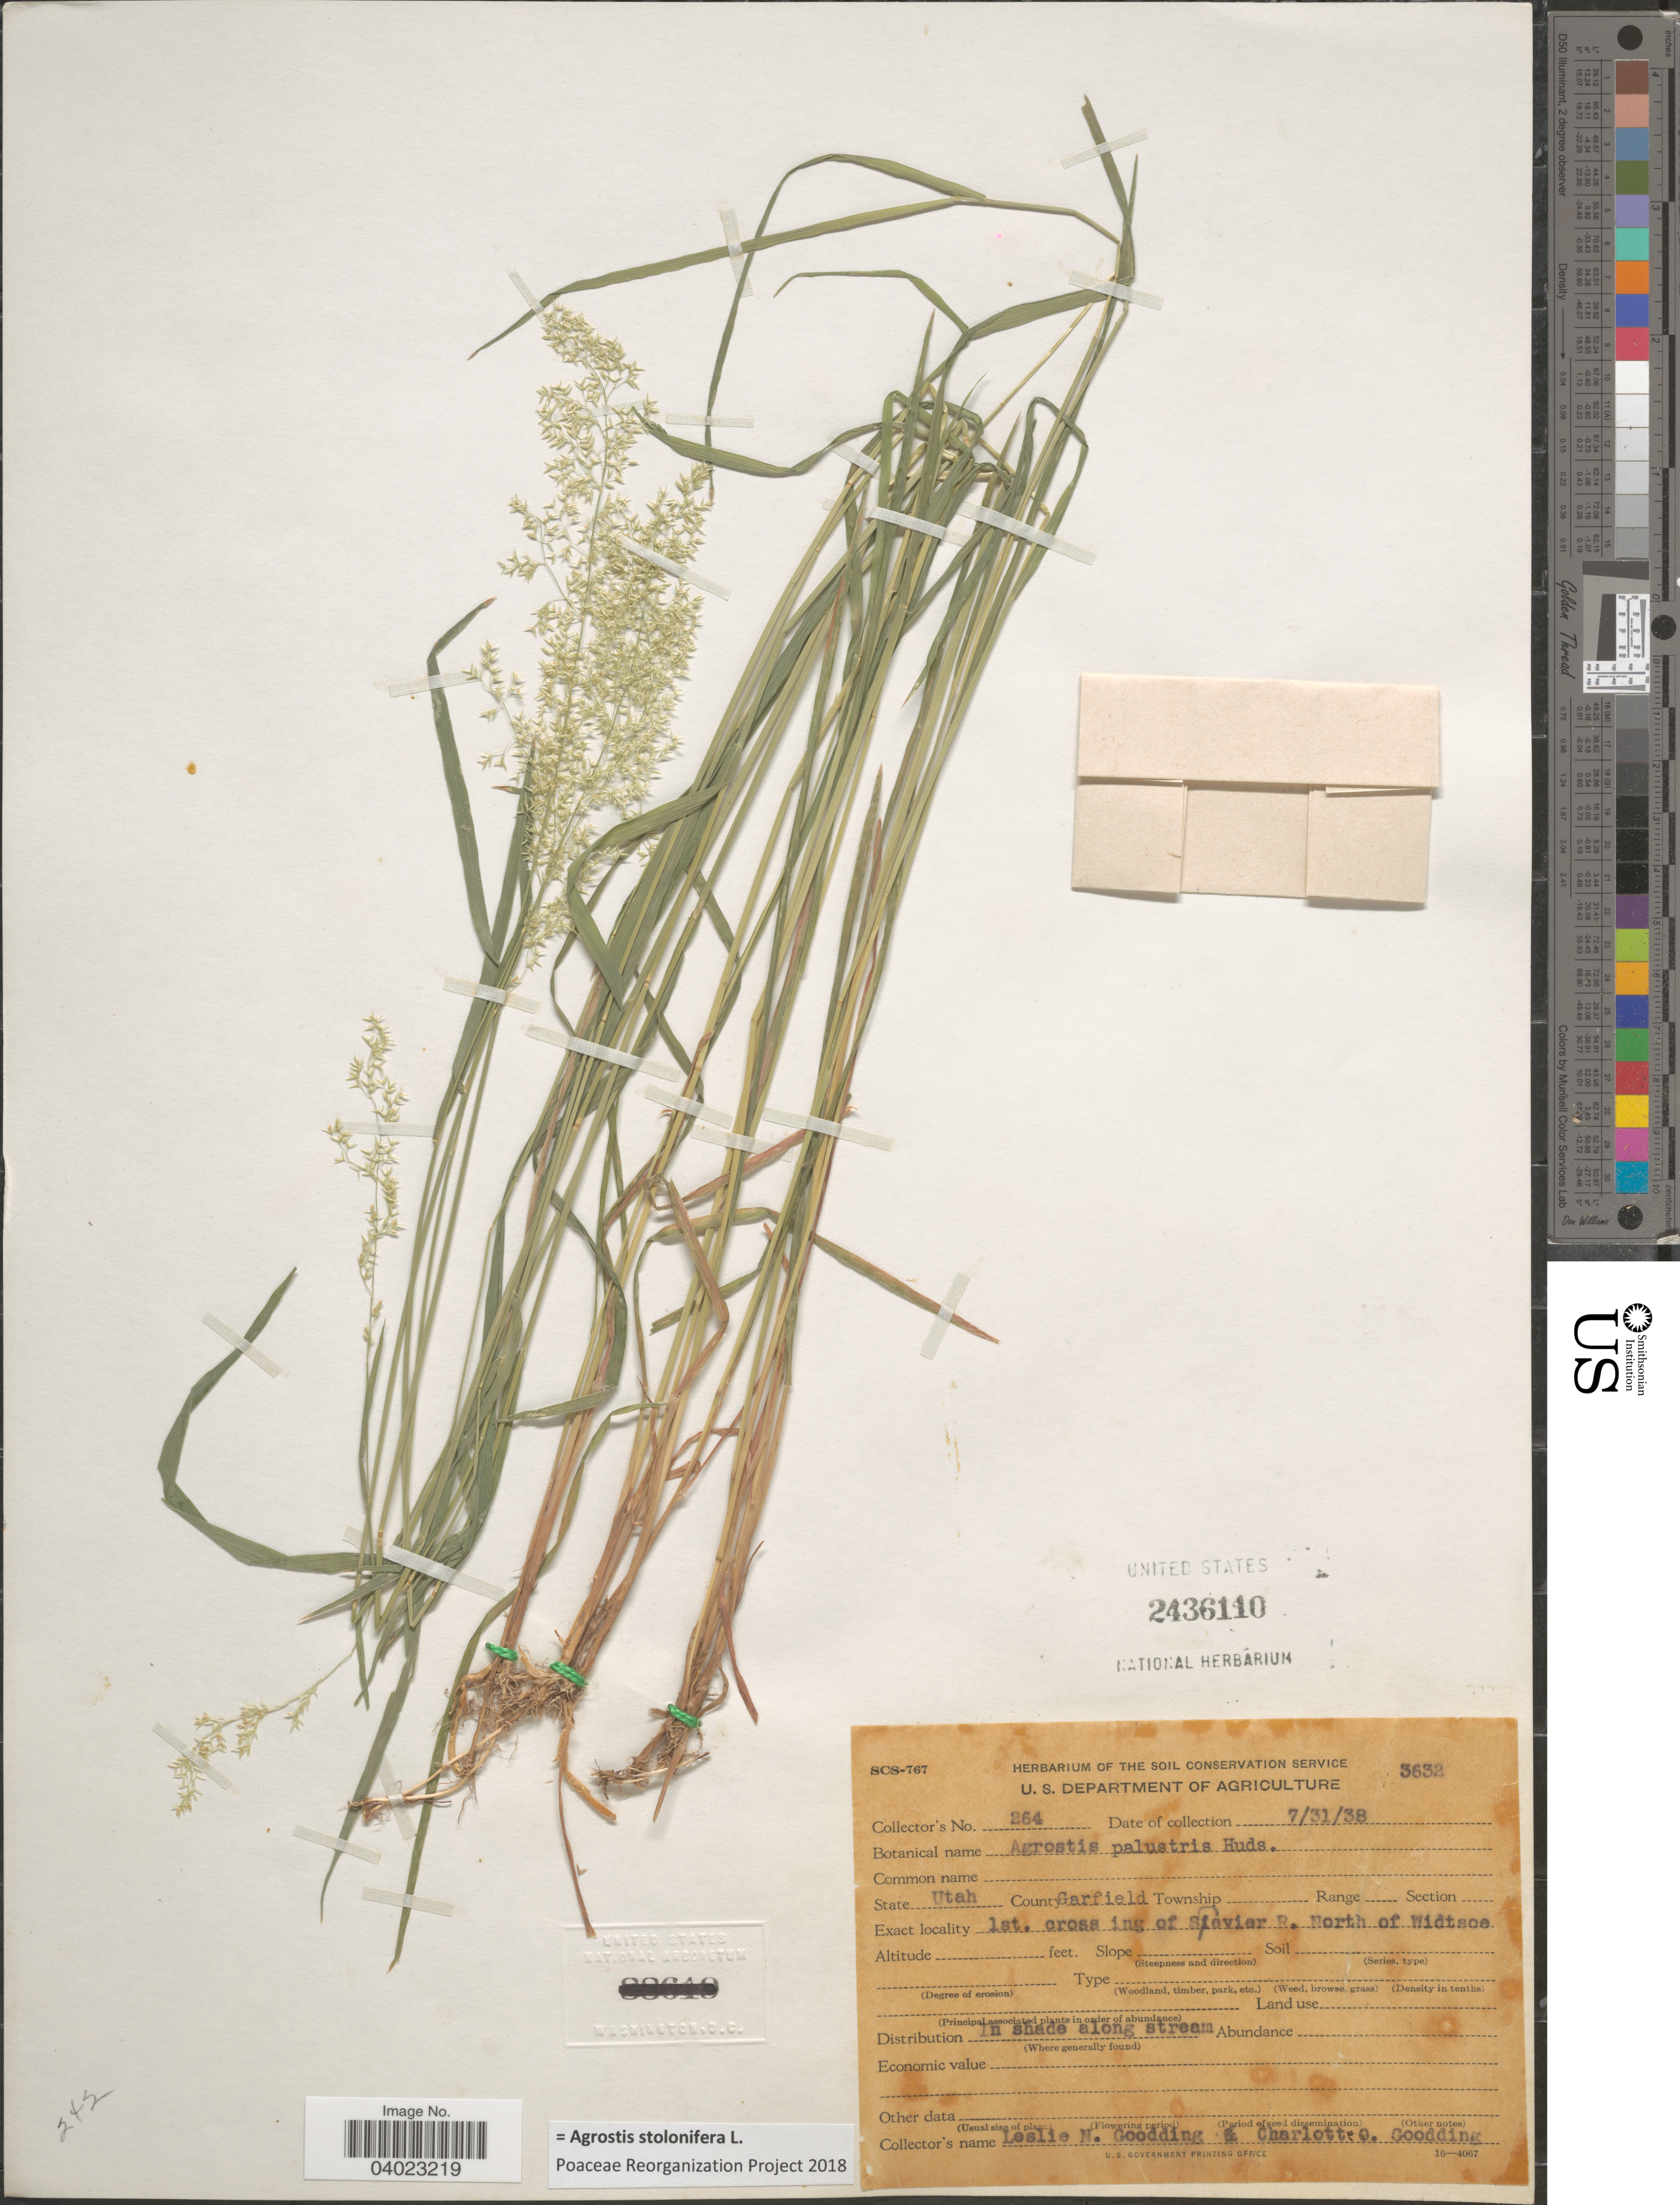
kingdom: Plantae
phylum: Tracheophyta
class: Liliopsida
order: Poales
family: Poaceae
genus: Agrostis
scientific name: Agrostis stolonifera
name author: L.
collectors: L. N. Goodding & C. Goodding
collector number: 264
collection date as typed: Transcribed d/m/y: 31/7/38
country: United States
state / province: Utah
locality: County Garfield. 1st. crossing of Sevier R. North of Widtsoe.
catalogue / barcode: US 2436110